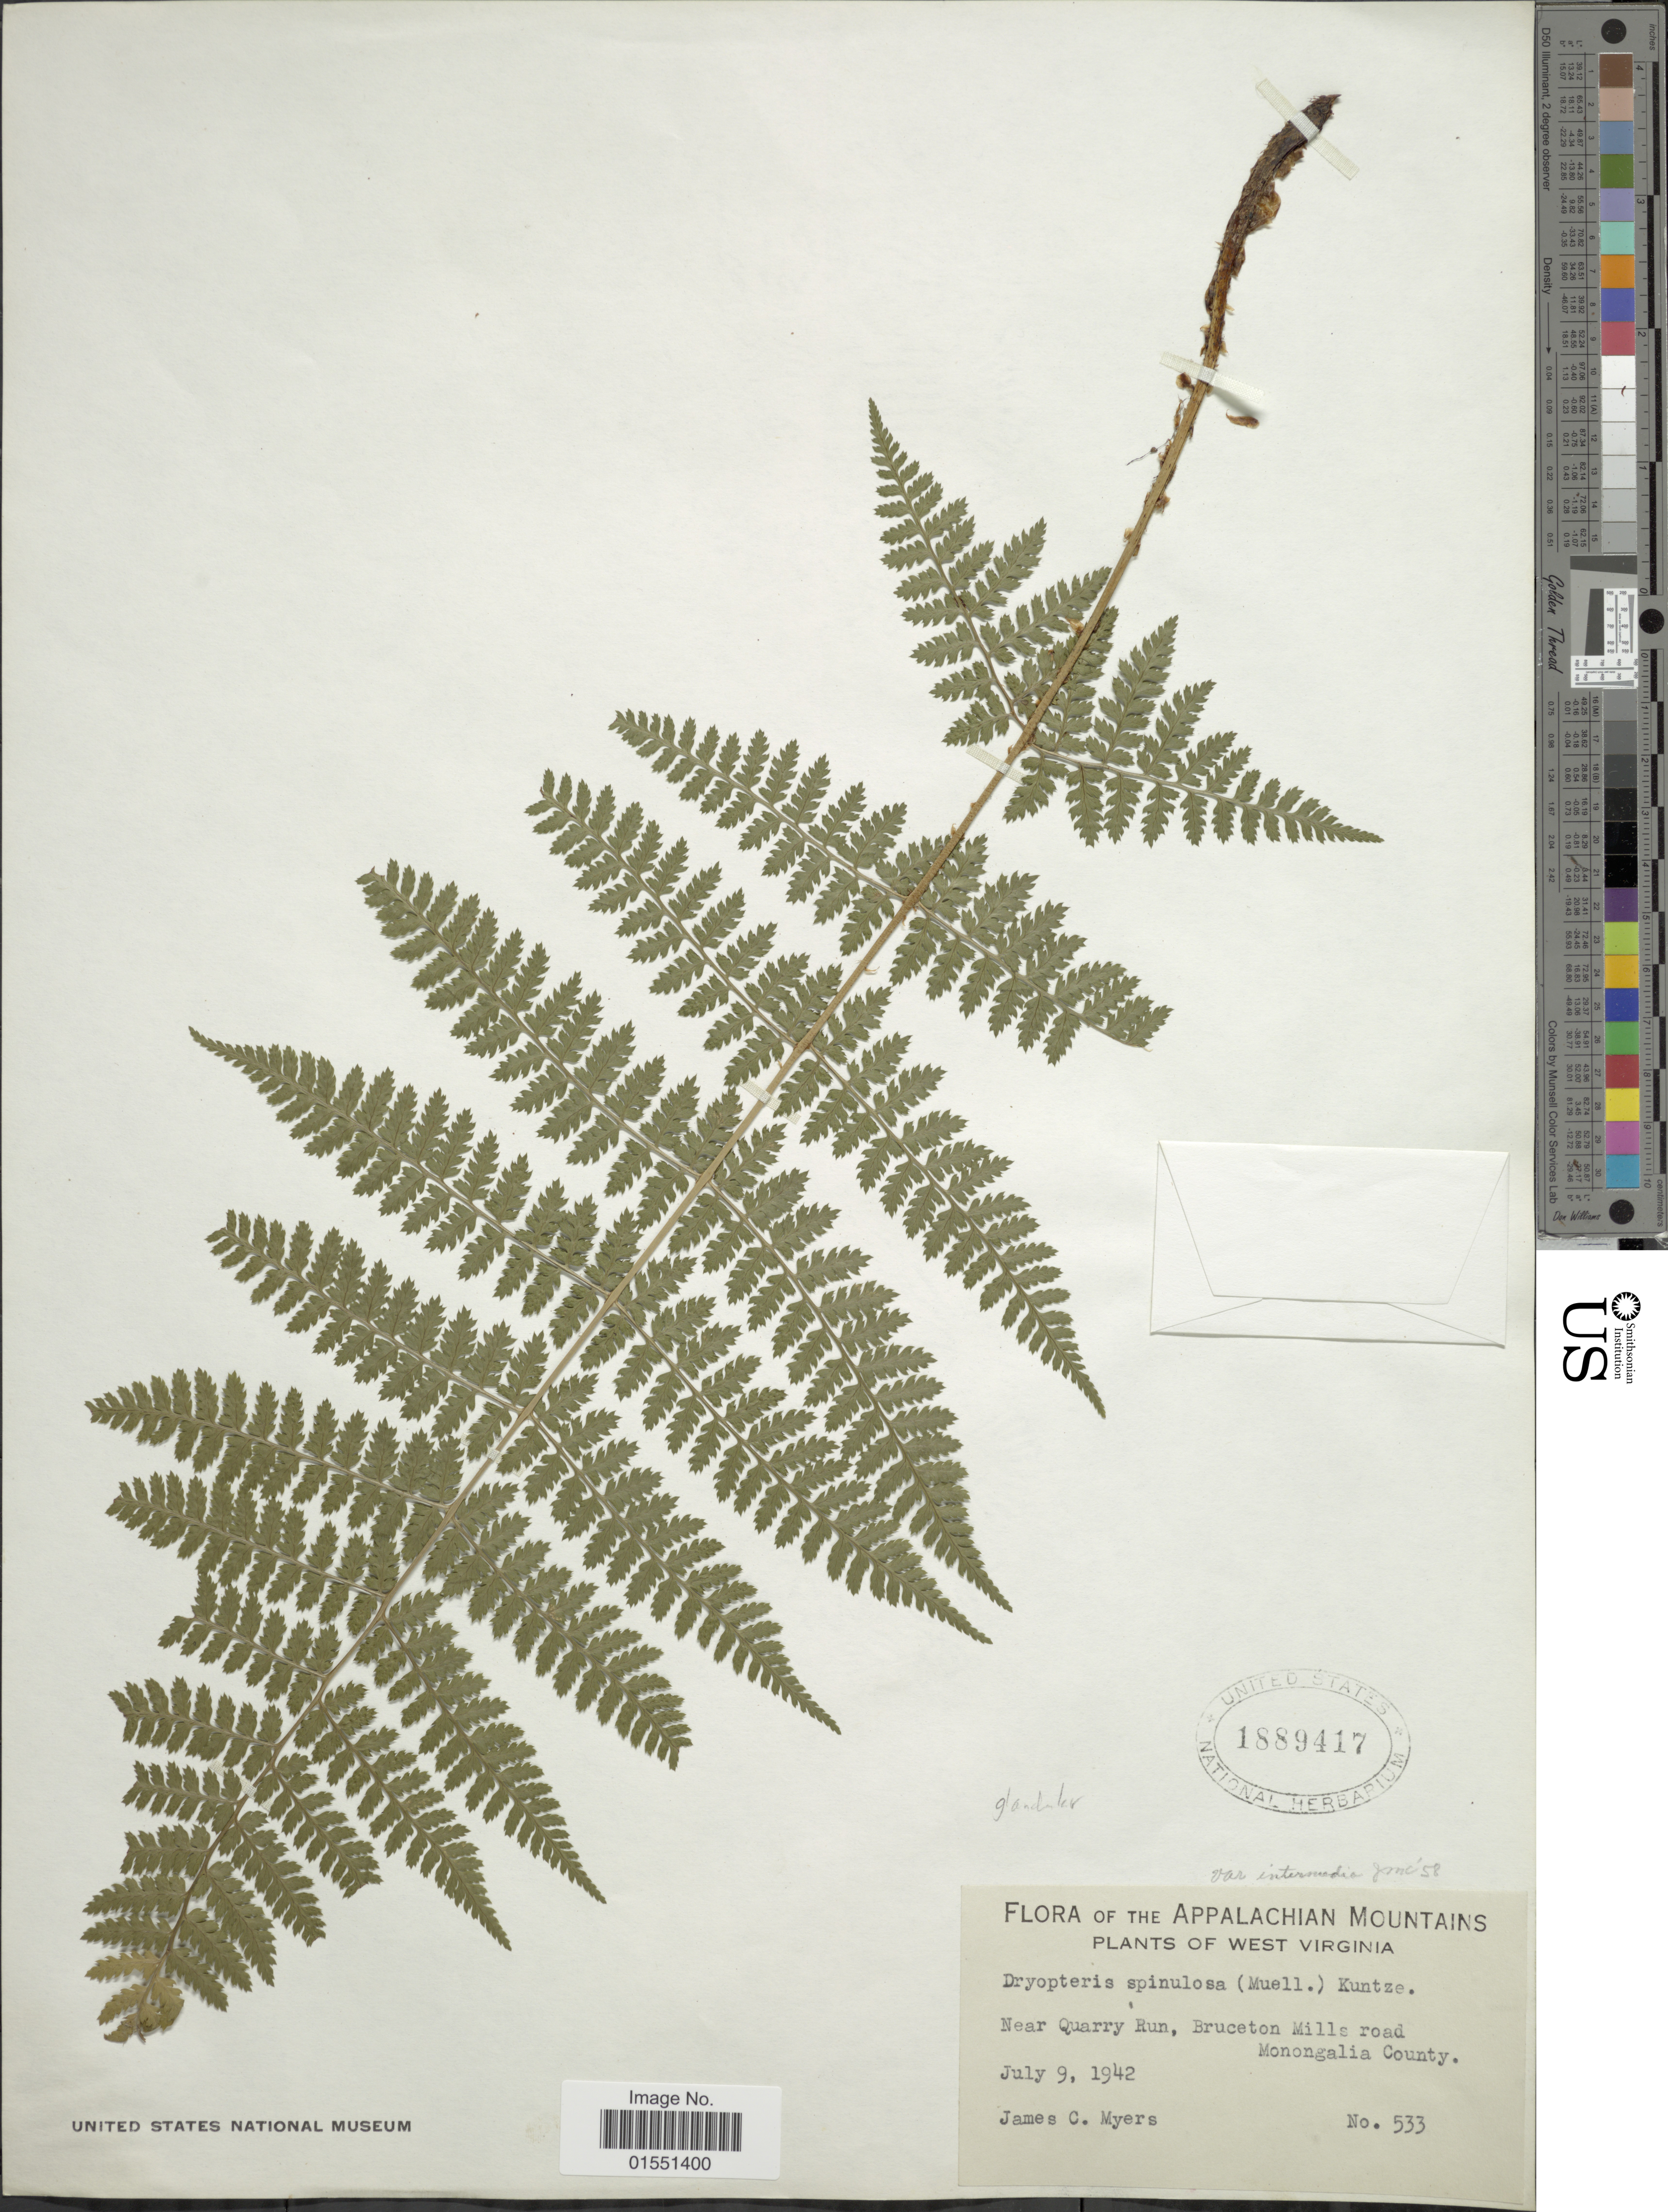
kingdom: Plantae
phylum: Tracheophyta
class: Polypodiopsida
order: Polypodiales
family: Dryopteridaceae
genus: Dryopteris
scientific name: Dryopteris intermedia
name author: (Muhl.) A. Gray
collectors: J. C. Myers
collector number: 533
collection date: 1942-07-09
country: United States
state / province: West Virginia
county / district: Monongalia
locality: Appalachian Mountains. Near Quarry Run, Bruceton Mills road. Monongolia County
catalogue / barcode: US 1889417